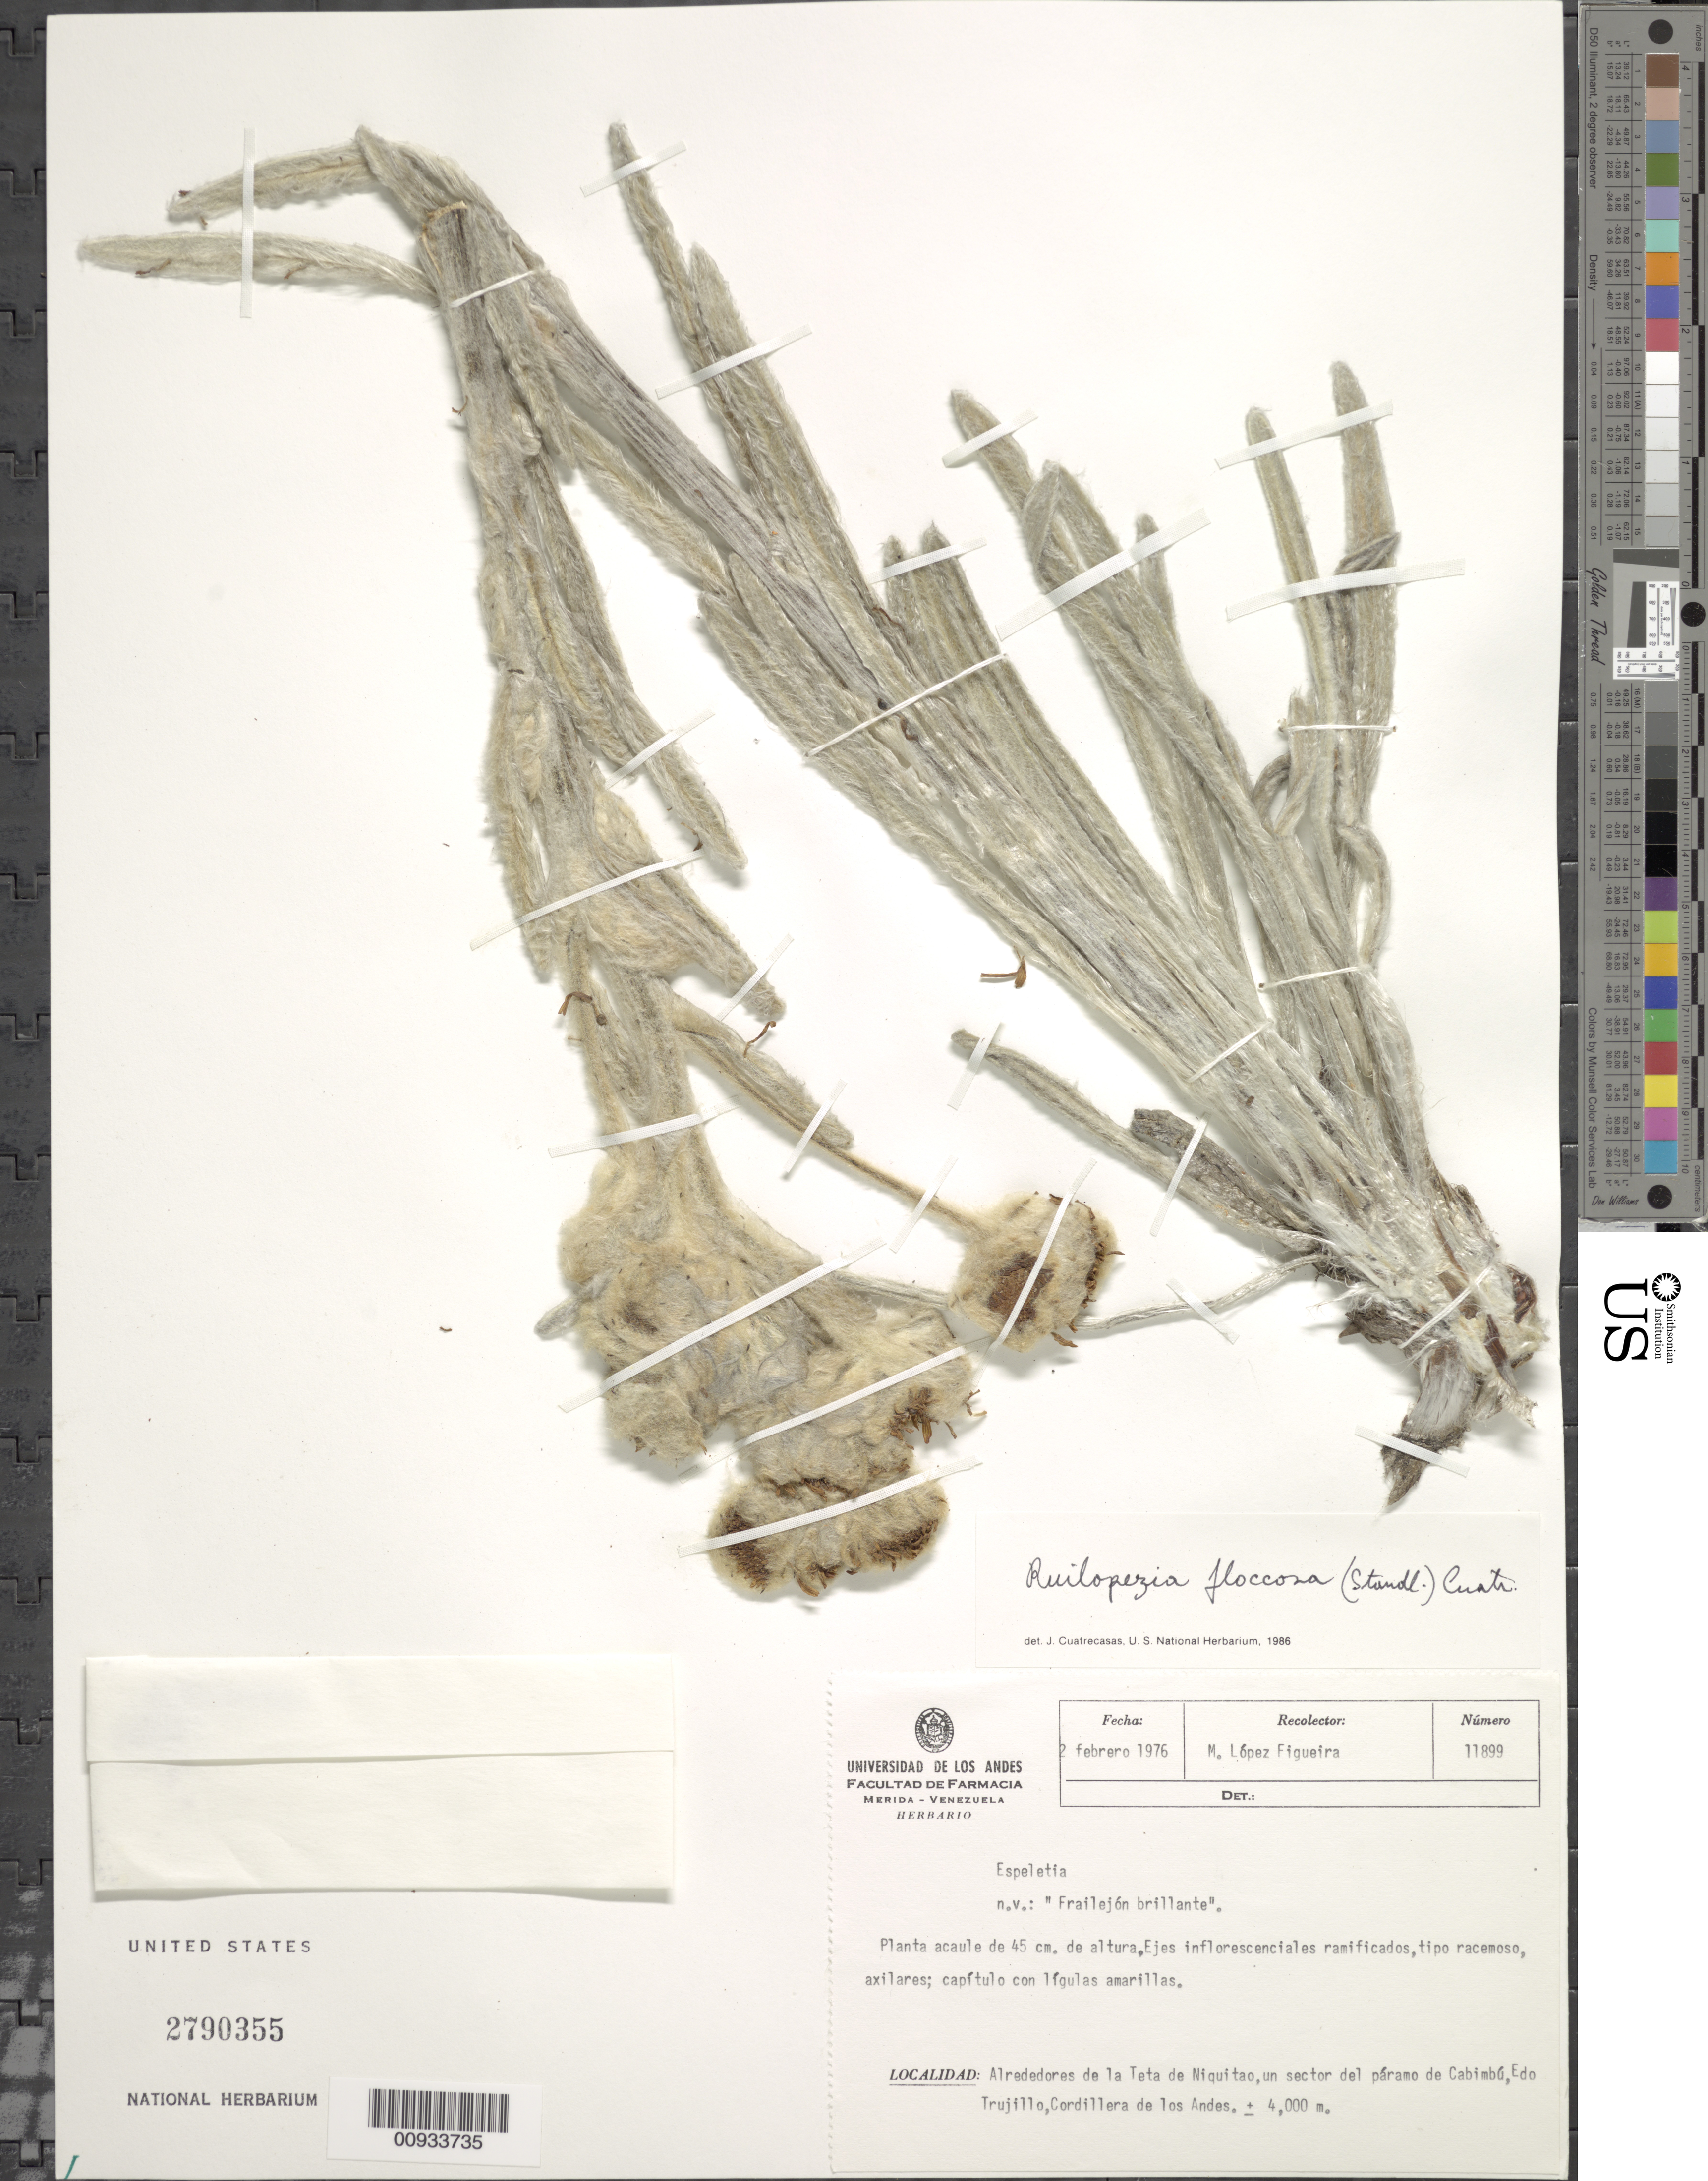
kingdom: Plantae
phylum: Tracheophyta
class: Magnoliopsida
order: Asterales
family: Asteraceae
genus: Ruilopezia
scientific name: Ruilopezia floccosa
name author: (Standl.) Cuatrec.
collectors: M. López Figueiras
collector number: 11899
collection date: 1976-02-02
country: Venezuela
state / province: Trujillo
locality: Alrededores de la Teta de Niquitao, un sectro del páramo de Cabimbú, Cordillera de los Andes.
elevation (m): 4000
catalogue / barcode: US 2790355